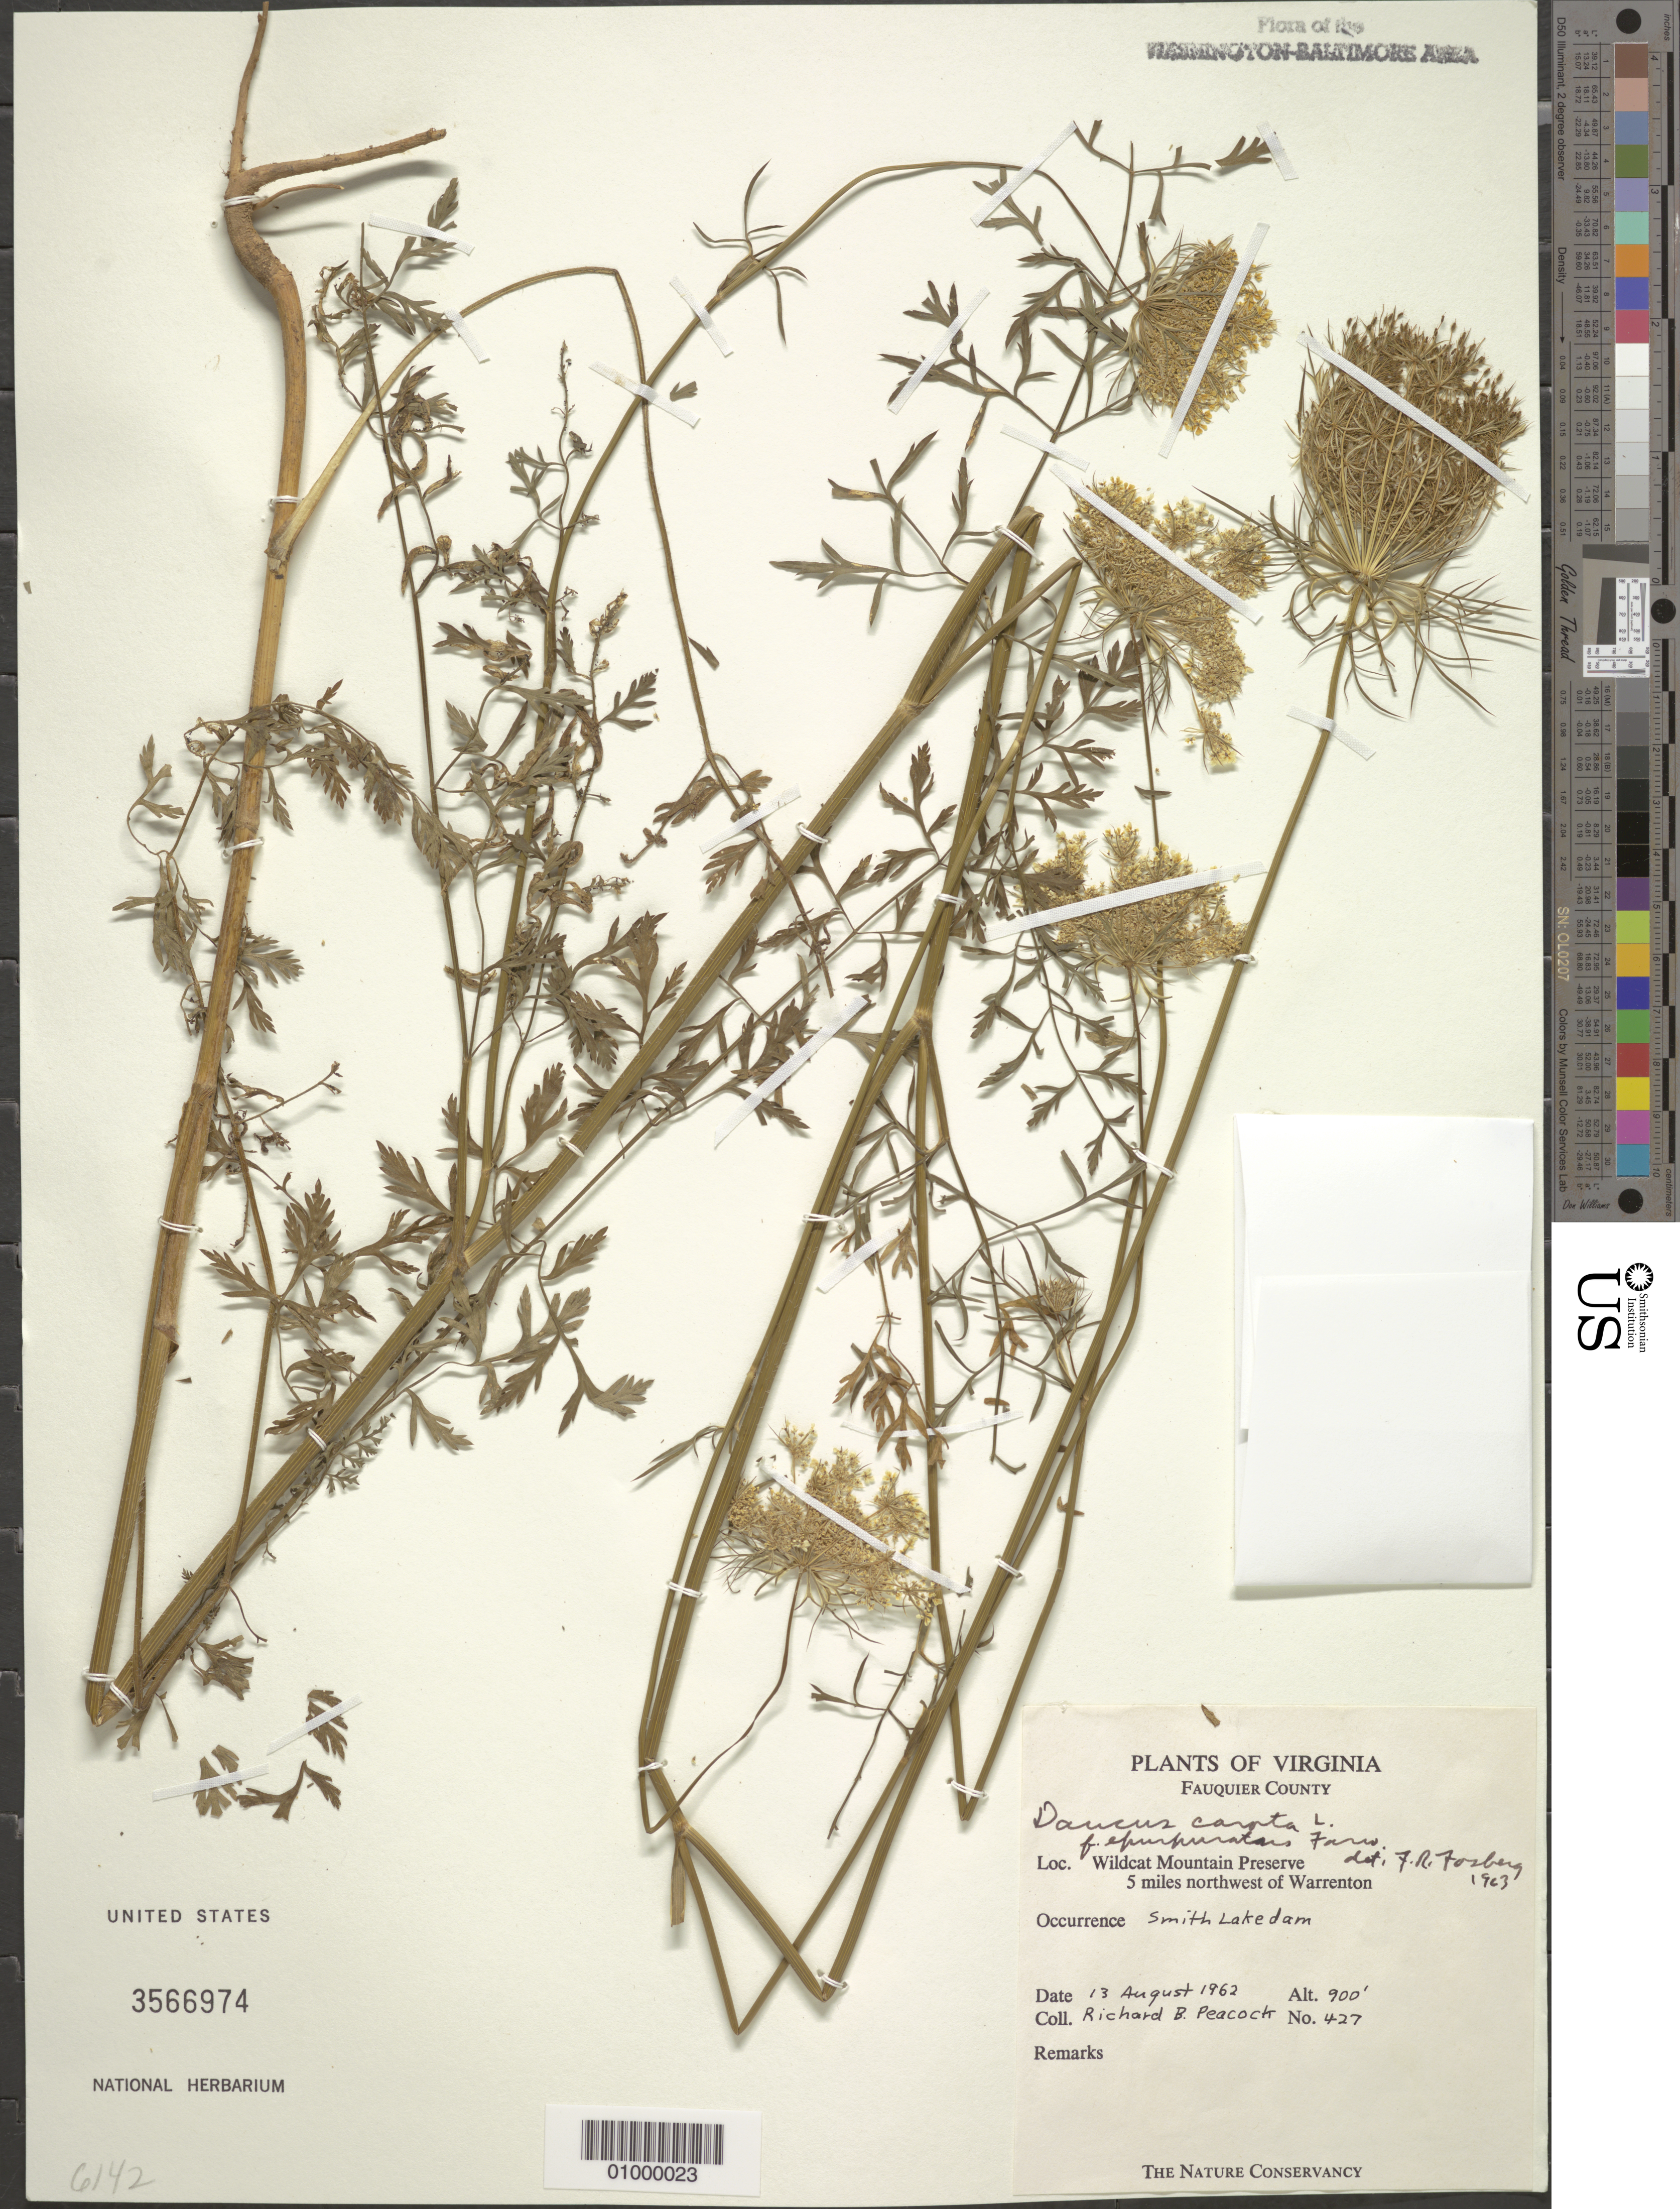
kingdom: Plantae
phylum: Tracheophyta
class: Magnoliopsida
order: Apiales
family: Apiaceae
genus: Daucus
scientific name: Daucus carota f. epurpuratus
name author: L.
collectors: R. Peacock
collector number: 427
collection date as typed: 13 Aug 1962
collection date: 1962-08-13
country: United States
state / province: Virginia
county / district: Fauquier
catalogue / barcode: US 3566974